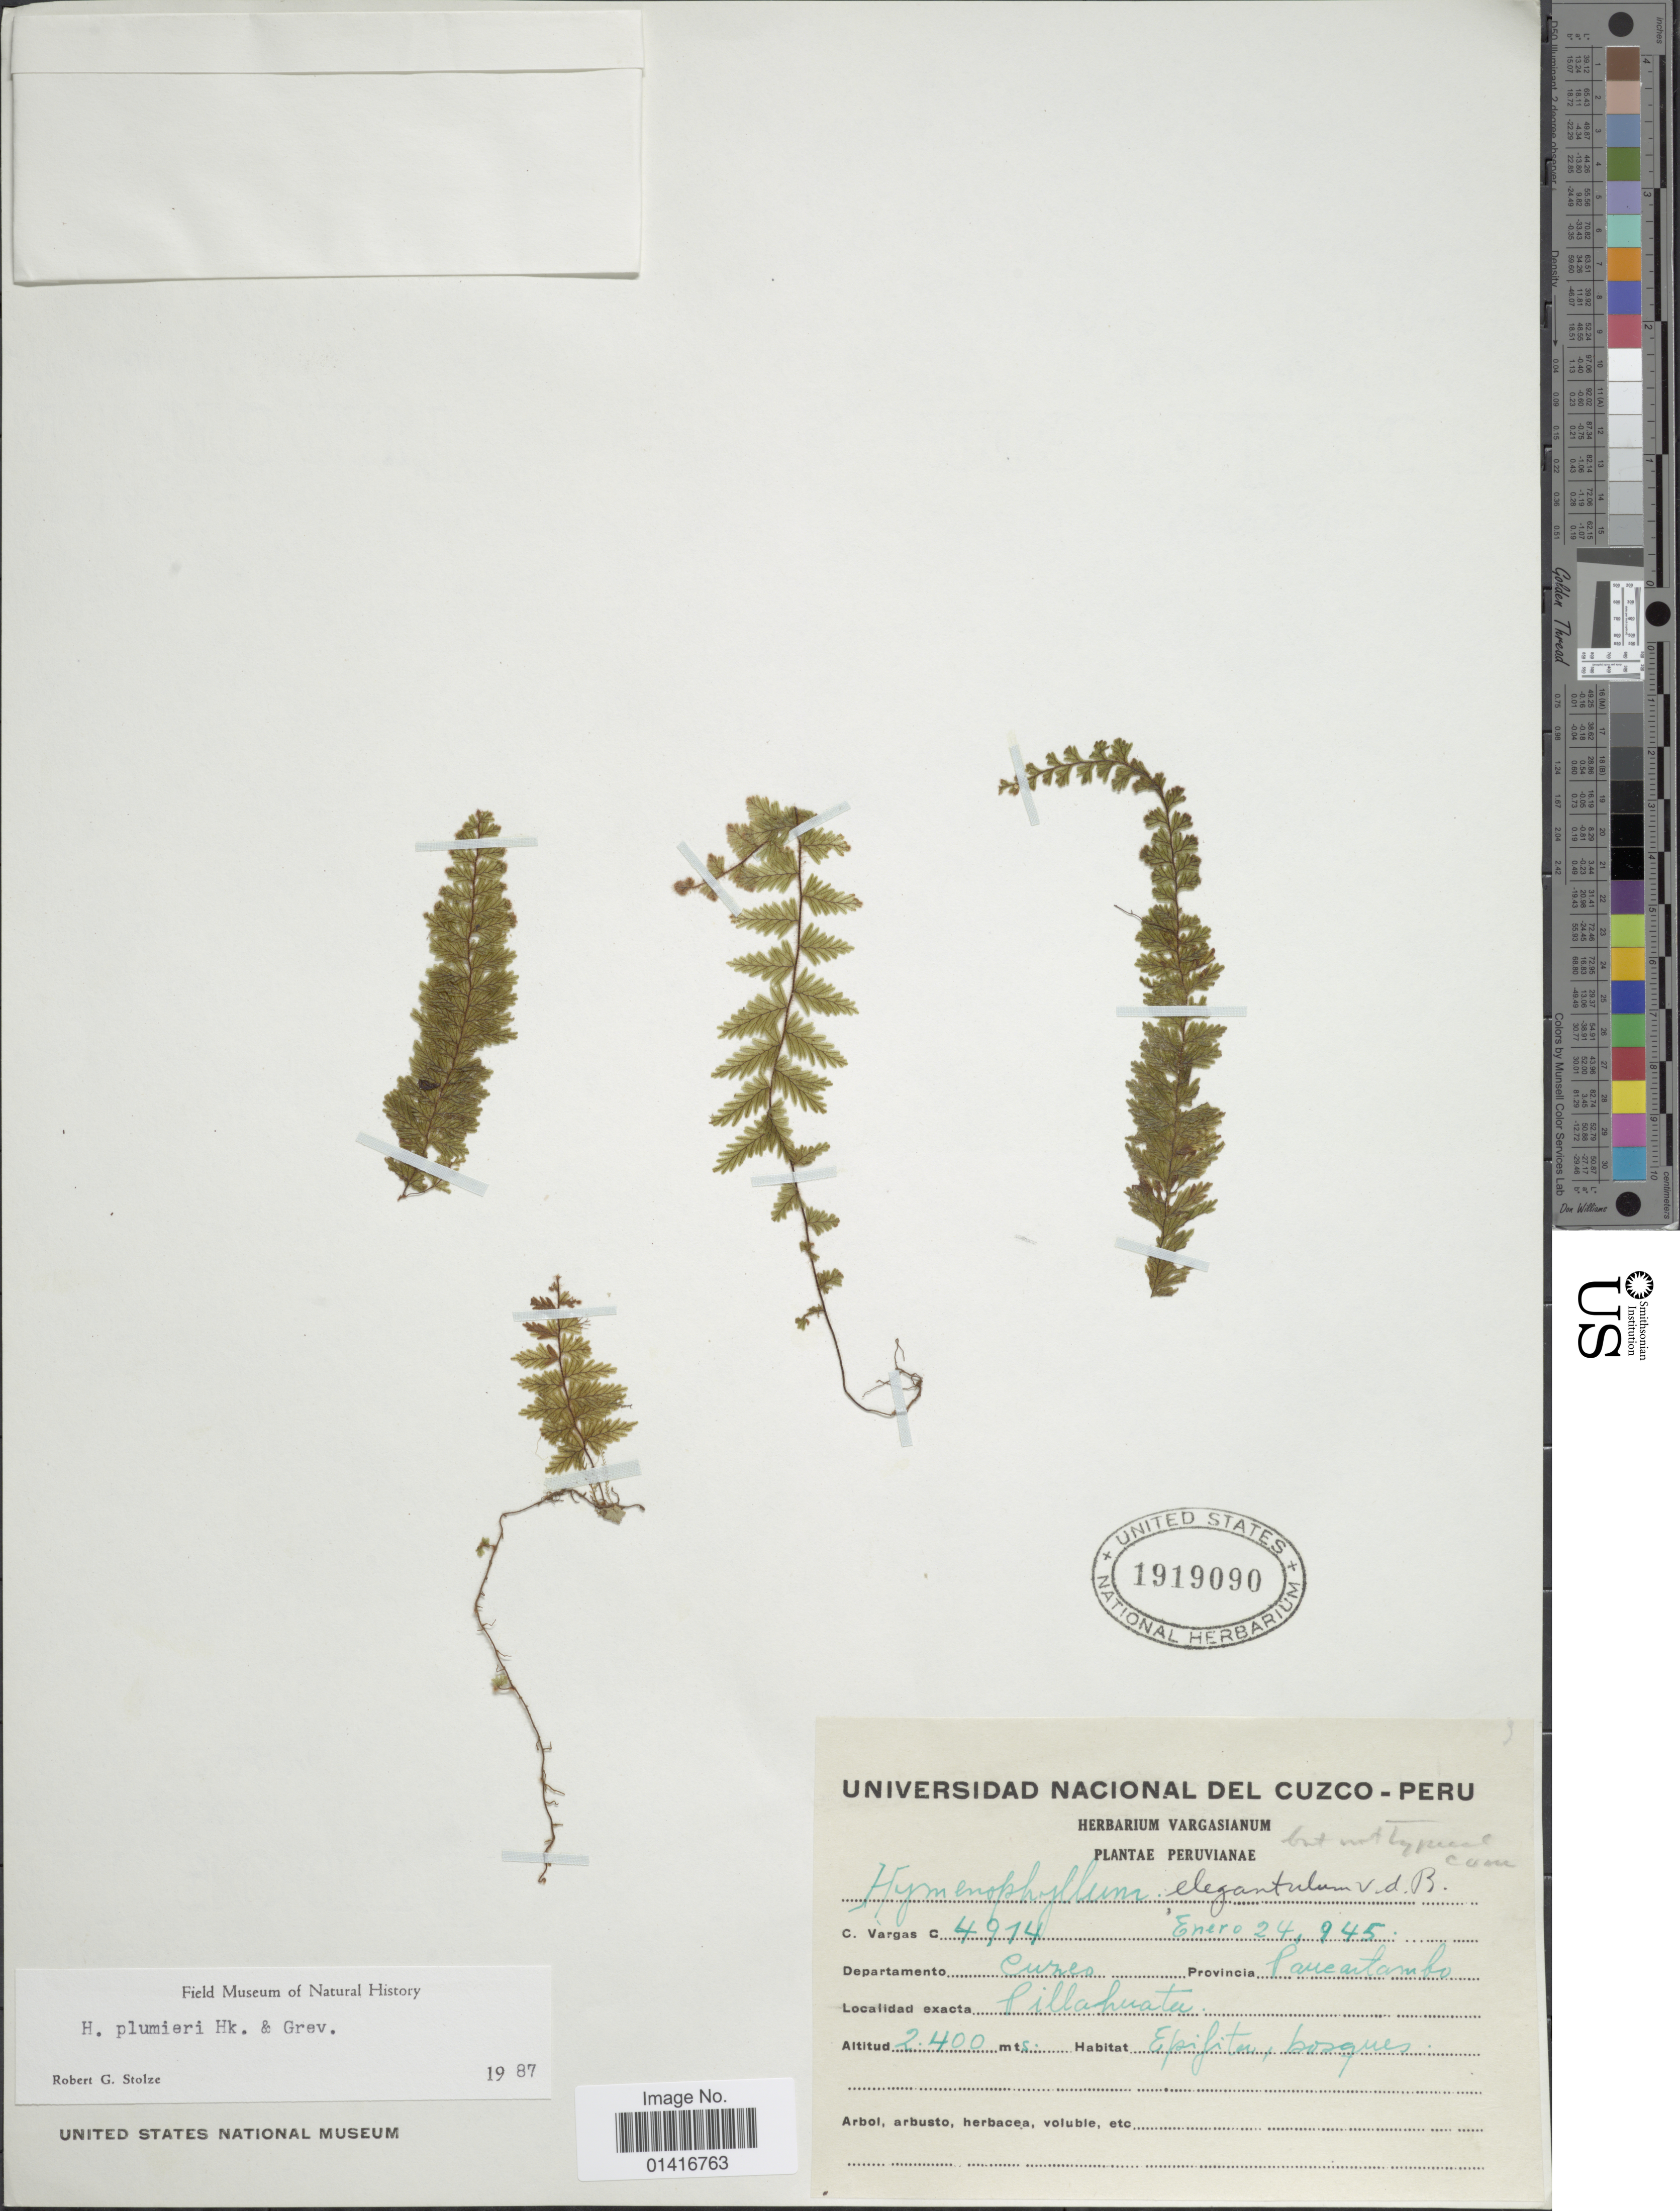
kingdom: Plantae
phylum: Tracheophyta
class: Polypodiopsida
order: Hymenophyllales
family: Hymenophyllaceae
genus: Hymenophyllum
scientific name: Hymenophyllum plumieri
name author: Hook. & Grev.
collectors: C. Vargas Calderón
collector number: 4914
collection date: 1945-01-24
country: Peru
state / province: Cusco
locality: Provincia Paueatambo. Localidad exacta Pillahuata.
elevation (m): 2400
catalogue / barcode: US 1919090